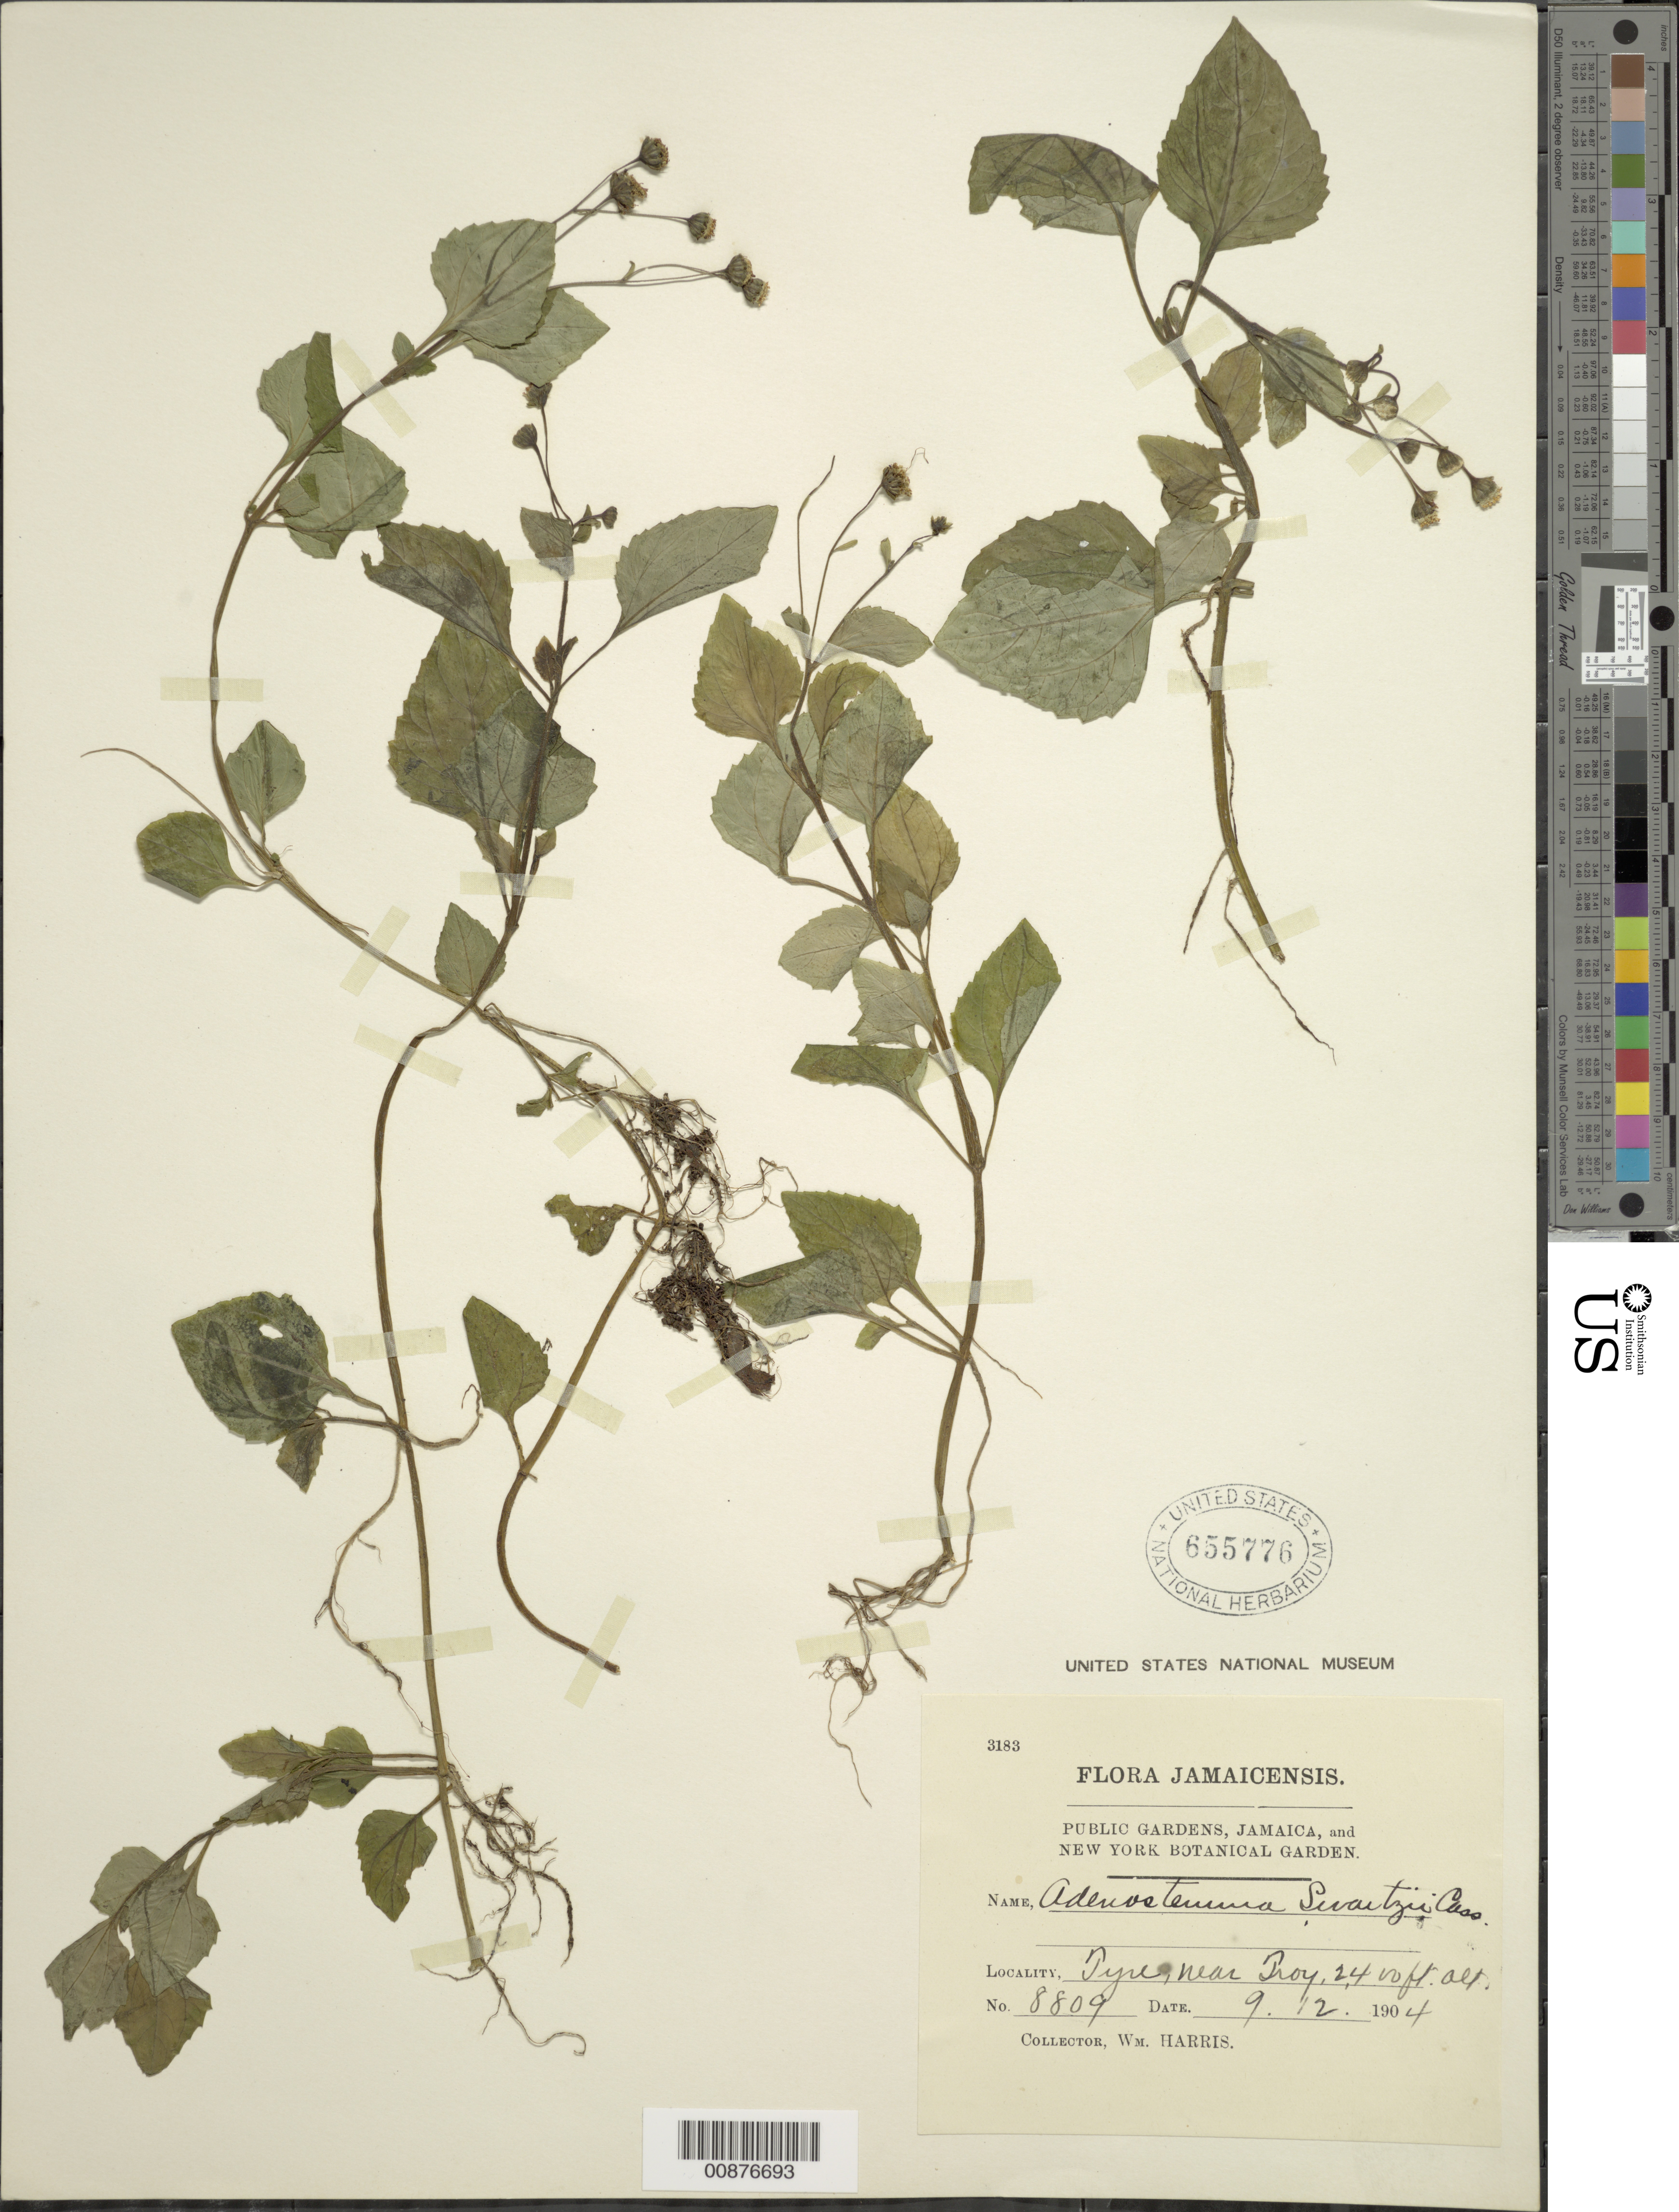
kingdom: Plantae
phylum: Tracheophyta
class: Magnoliopsida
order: Asterales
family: Asteraceae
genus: Adenostemma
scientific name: Adenostemma swartzii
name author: Cass.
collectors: W. H. Harris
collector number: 8809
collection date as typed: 09 Dec 1904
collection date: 1904-12-09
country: Jamaica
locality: Tyre, near Troy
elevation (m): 732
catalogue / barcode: US 655776